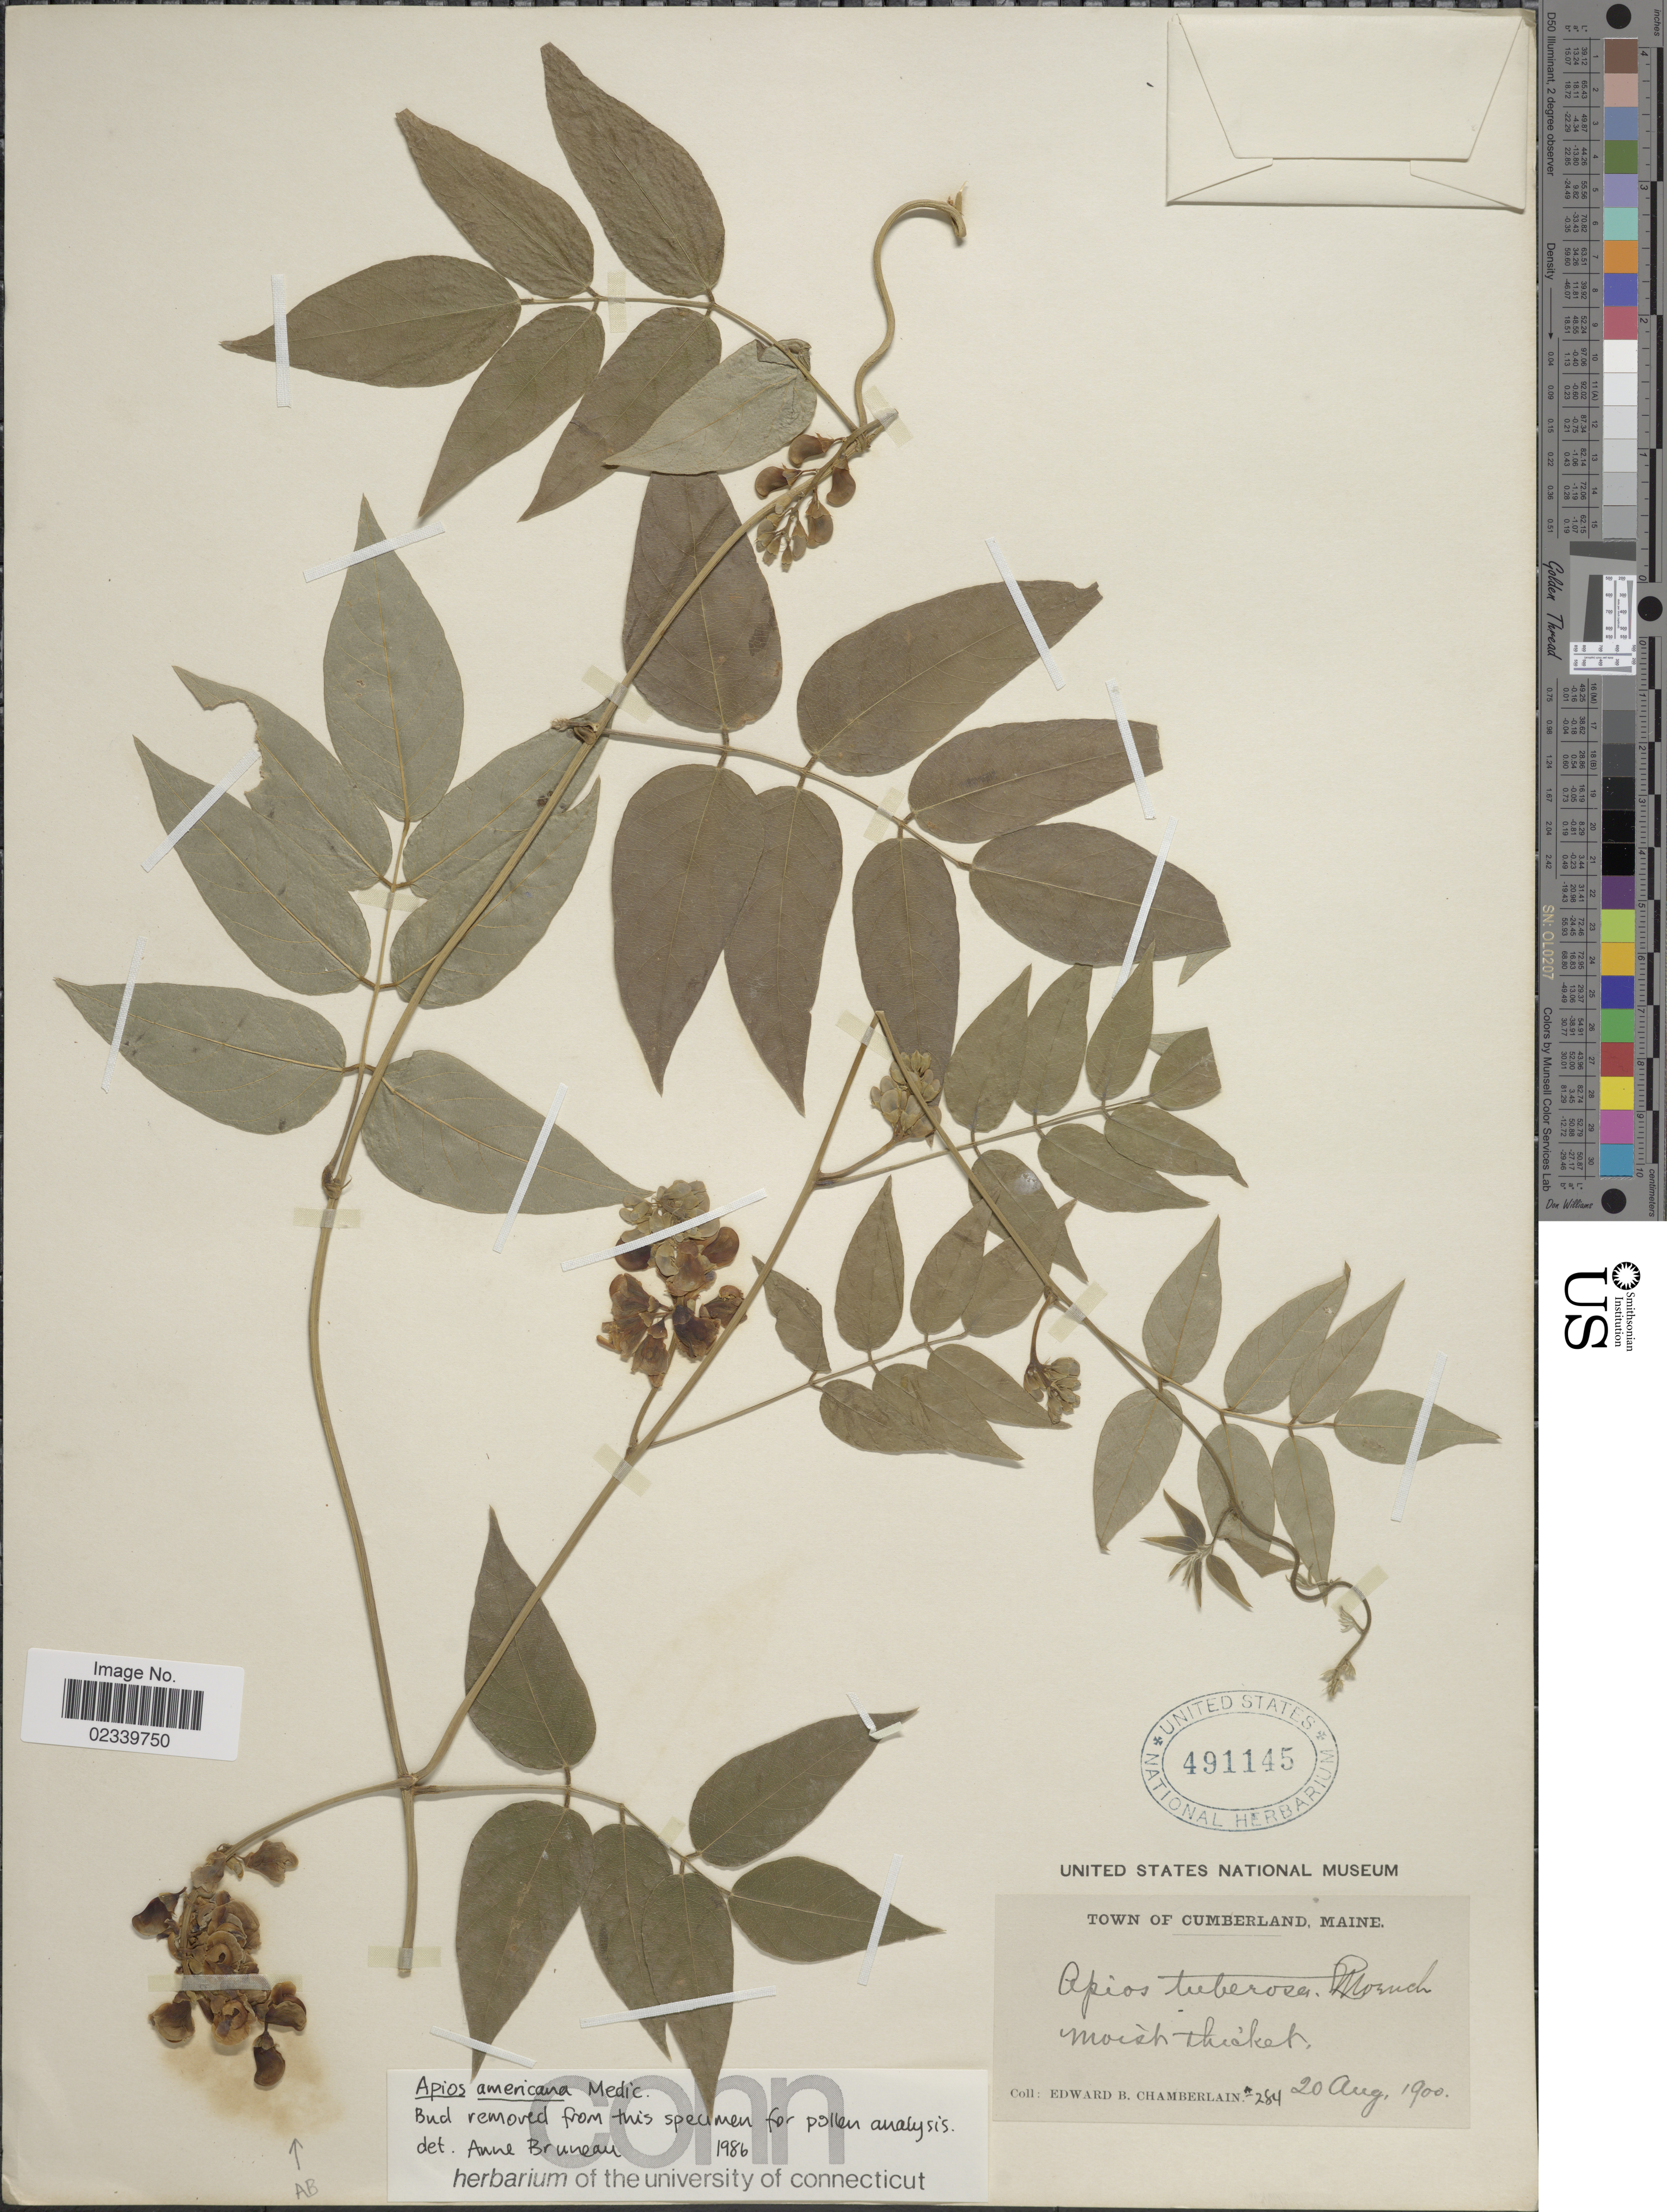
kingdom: Plantae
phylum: Tracheophyta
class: Magnoliopsida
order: Fabales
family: Fabaceae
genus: Apios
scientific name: Apios americana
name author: Medik.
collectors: E. Chamberlain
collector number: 284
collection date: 1900-08-20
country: United States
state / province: Maine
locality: Town of Cumberland, Maine. Moist thicket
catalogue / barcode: US 491145